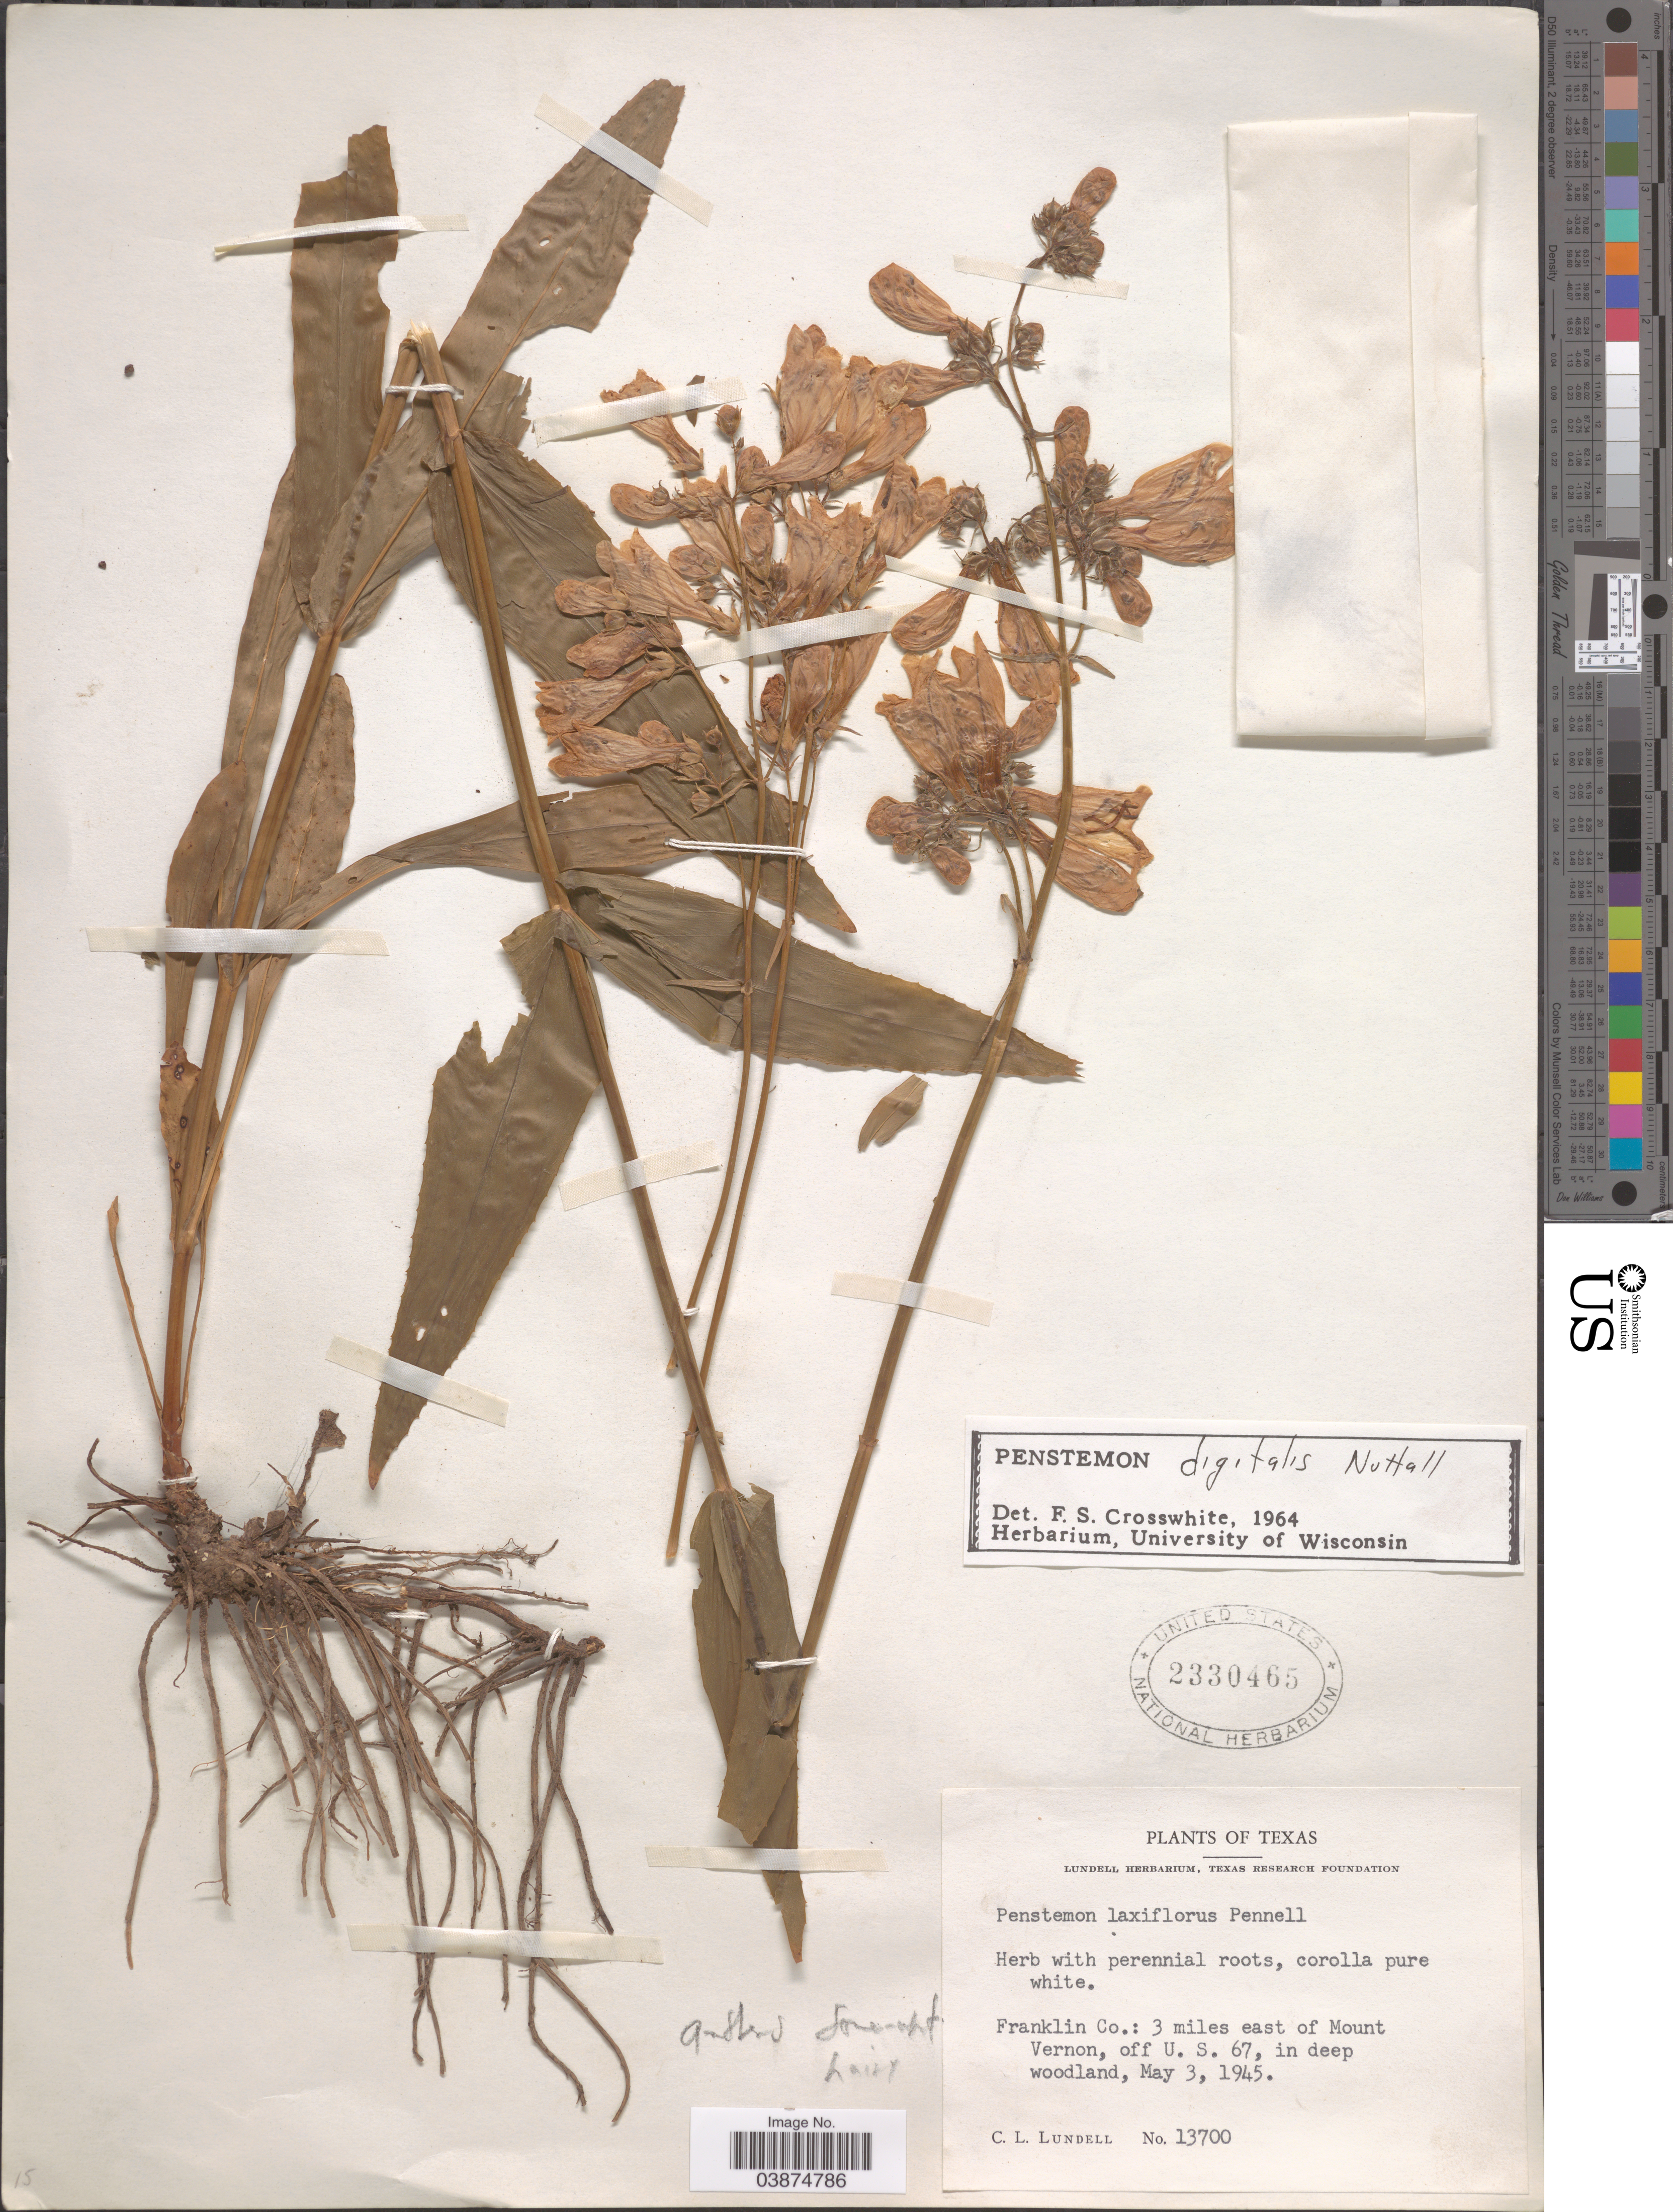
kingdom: Plantae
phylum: Tracheophyta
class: Magnoliopsida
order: Lamiales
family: Plantaginaceae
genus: Penstemon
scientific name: Penstemon digitalis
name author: Nutt. ex Sims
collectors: C. L. Lundell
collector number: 13700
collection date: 1945-05-03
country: United States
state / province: Texas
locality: Franklin Co.: 3 miles east of Mount Vernon, off U. S. 67, in deep woodland.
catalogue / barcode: US 2330465